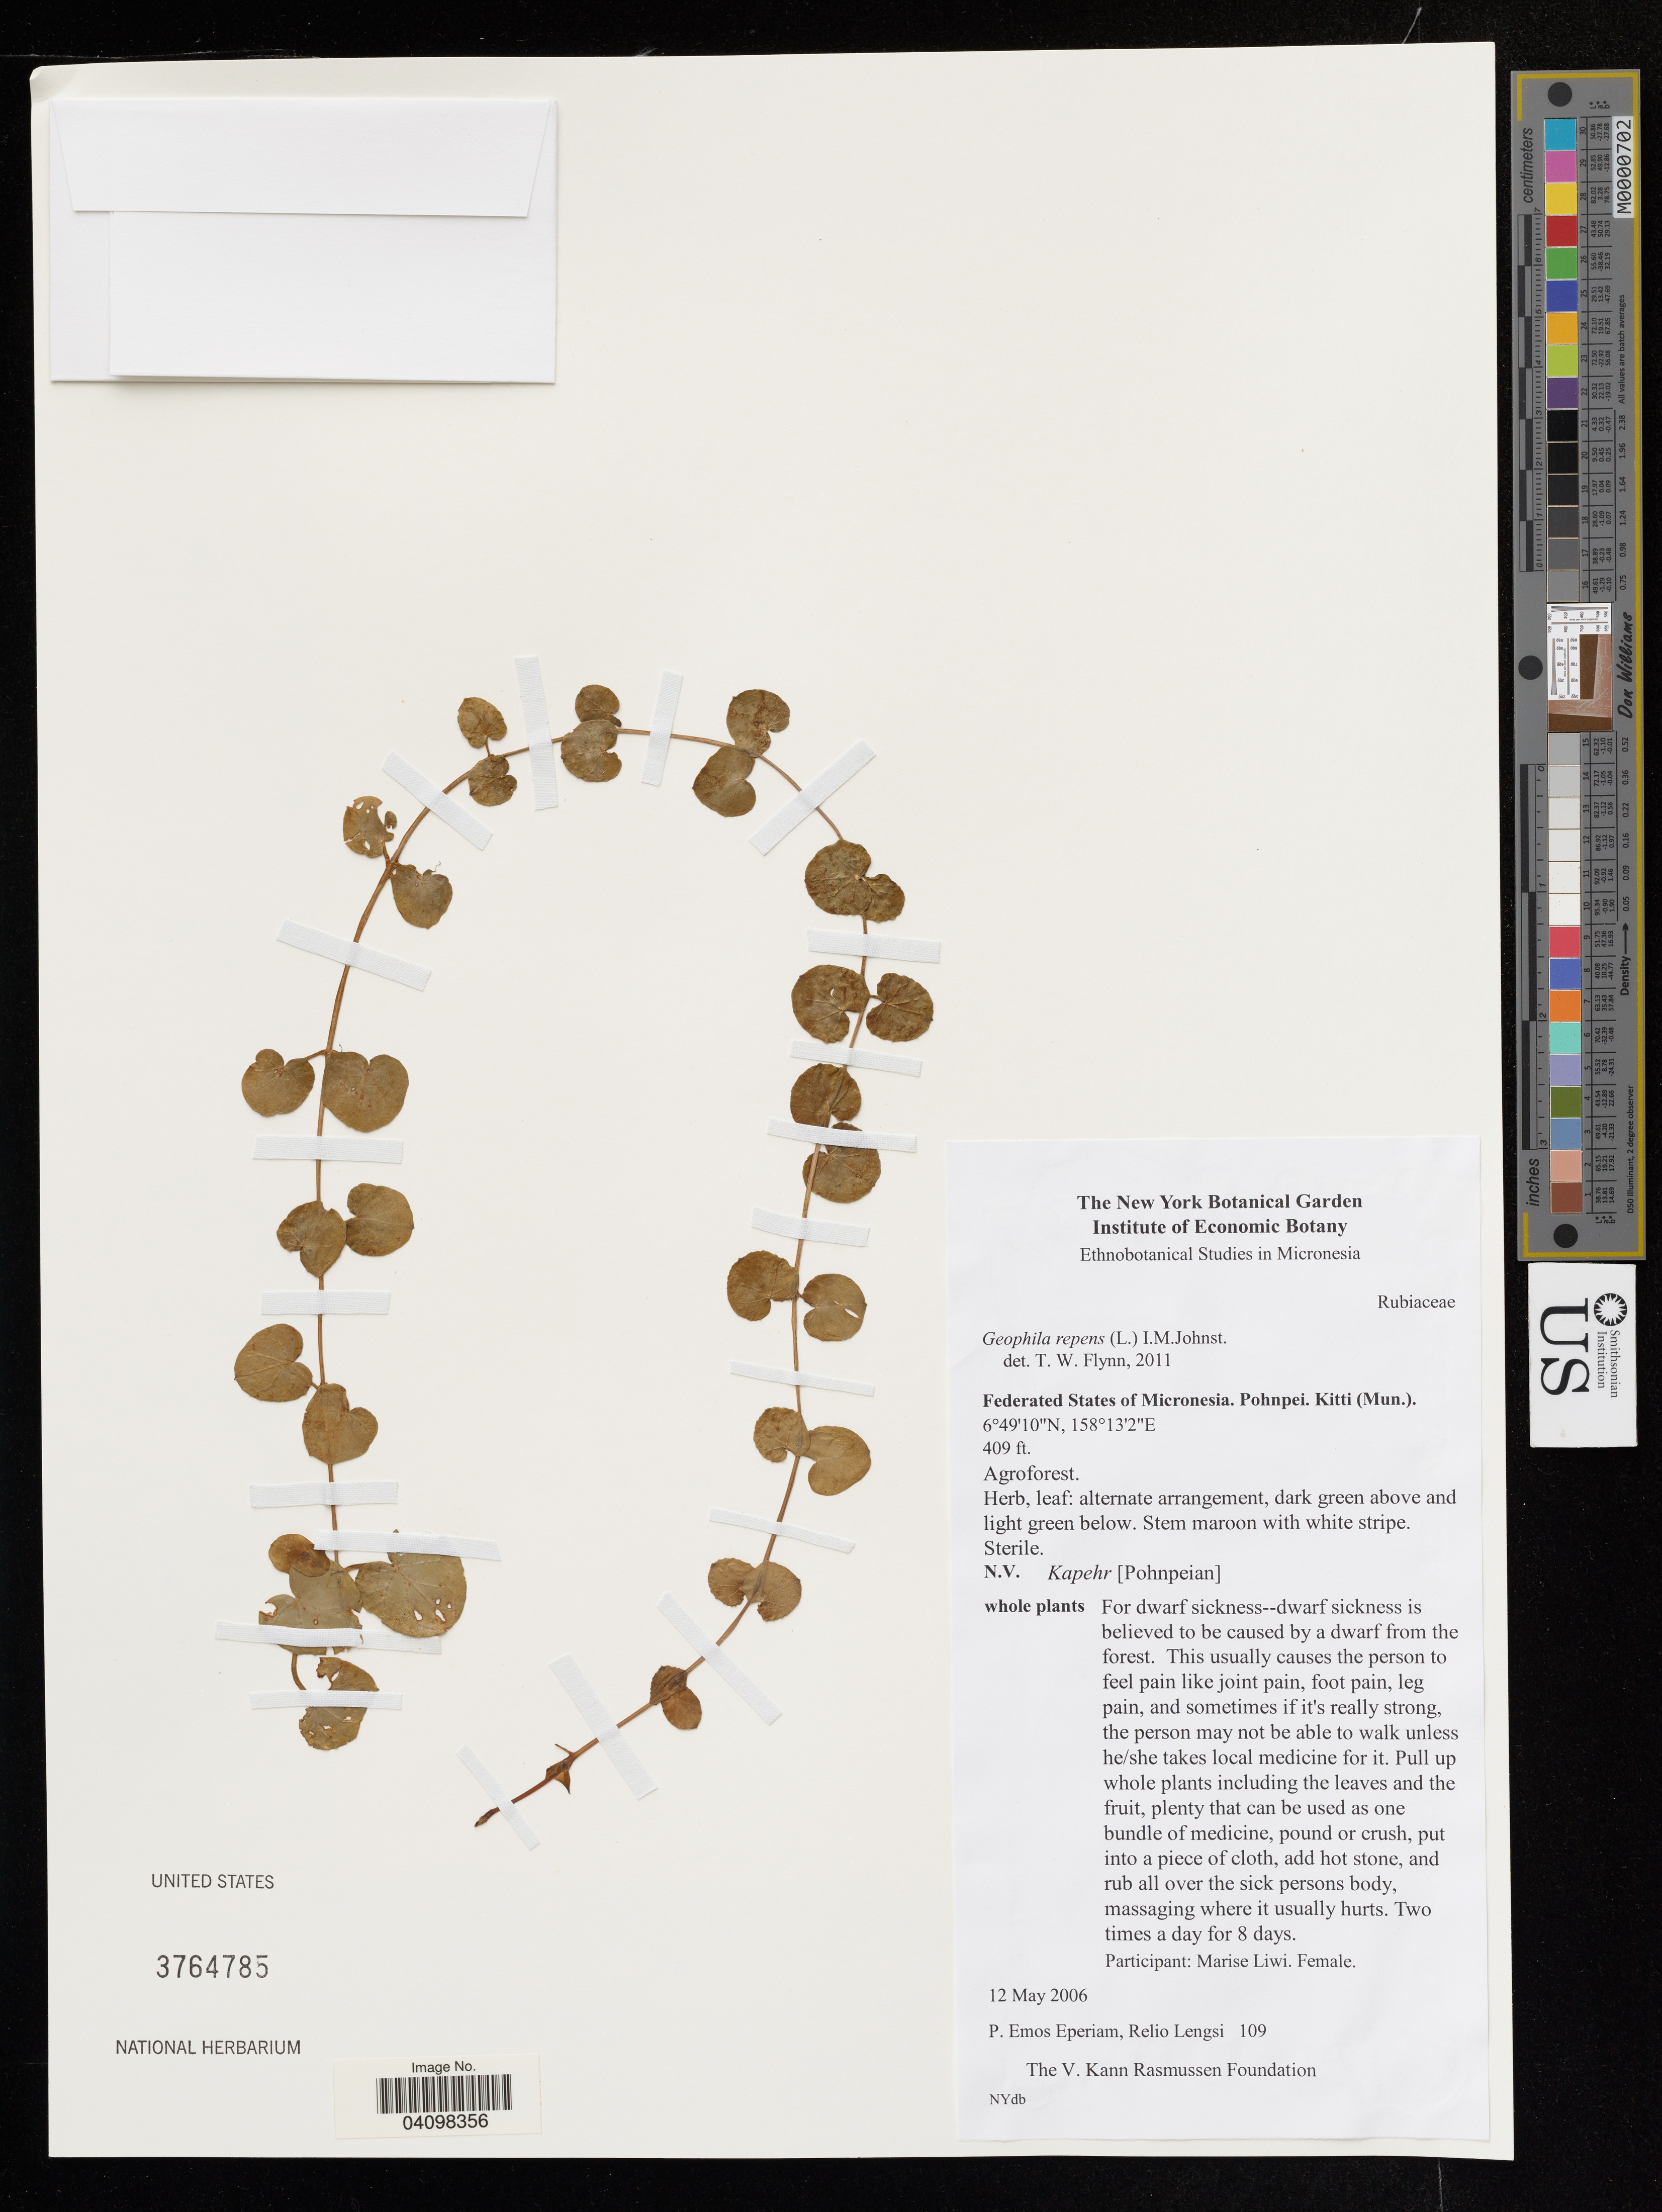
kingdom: Plantae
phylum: Tracheophyta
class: Magnoliopsida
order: Gentianales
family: Rubiaceae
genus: Geophila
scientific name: Geophila repens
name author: (L.) I.M. Johnst.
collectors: P. Eperiam & R. Lengsi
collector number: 109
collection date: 2006-05-12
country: Micronesia, Federated States of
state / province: Pohnpei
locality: Kitti (Mun.).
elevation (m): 125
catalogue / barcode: US 3764785